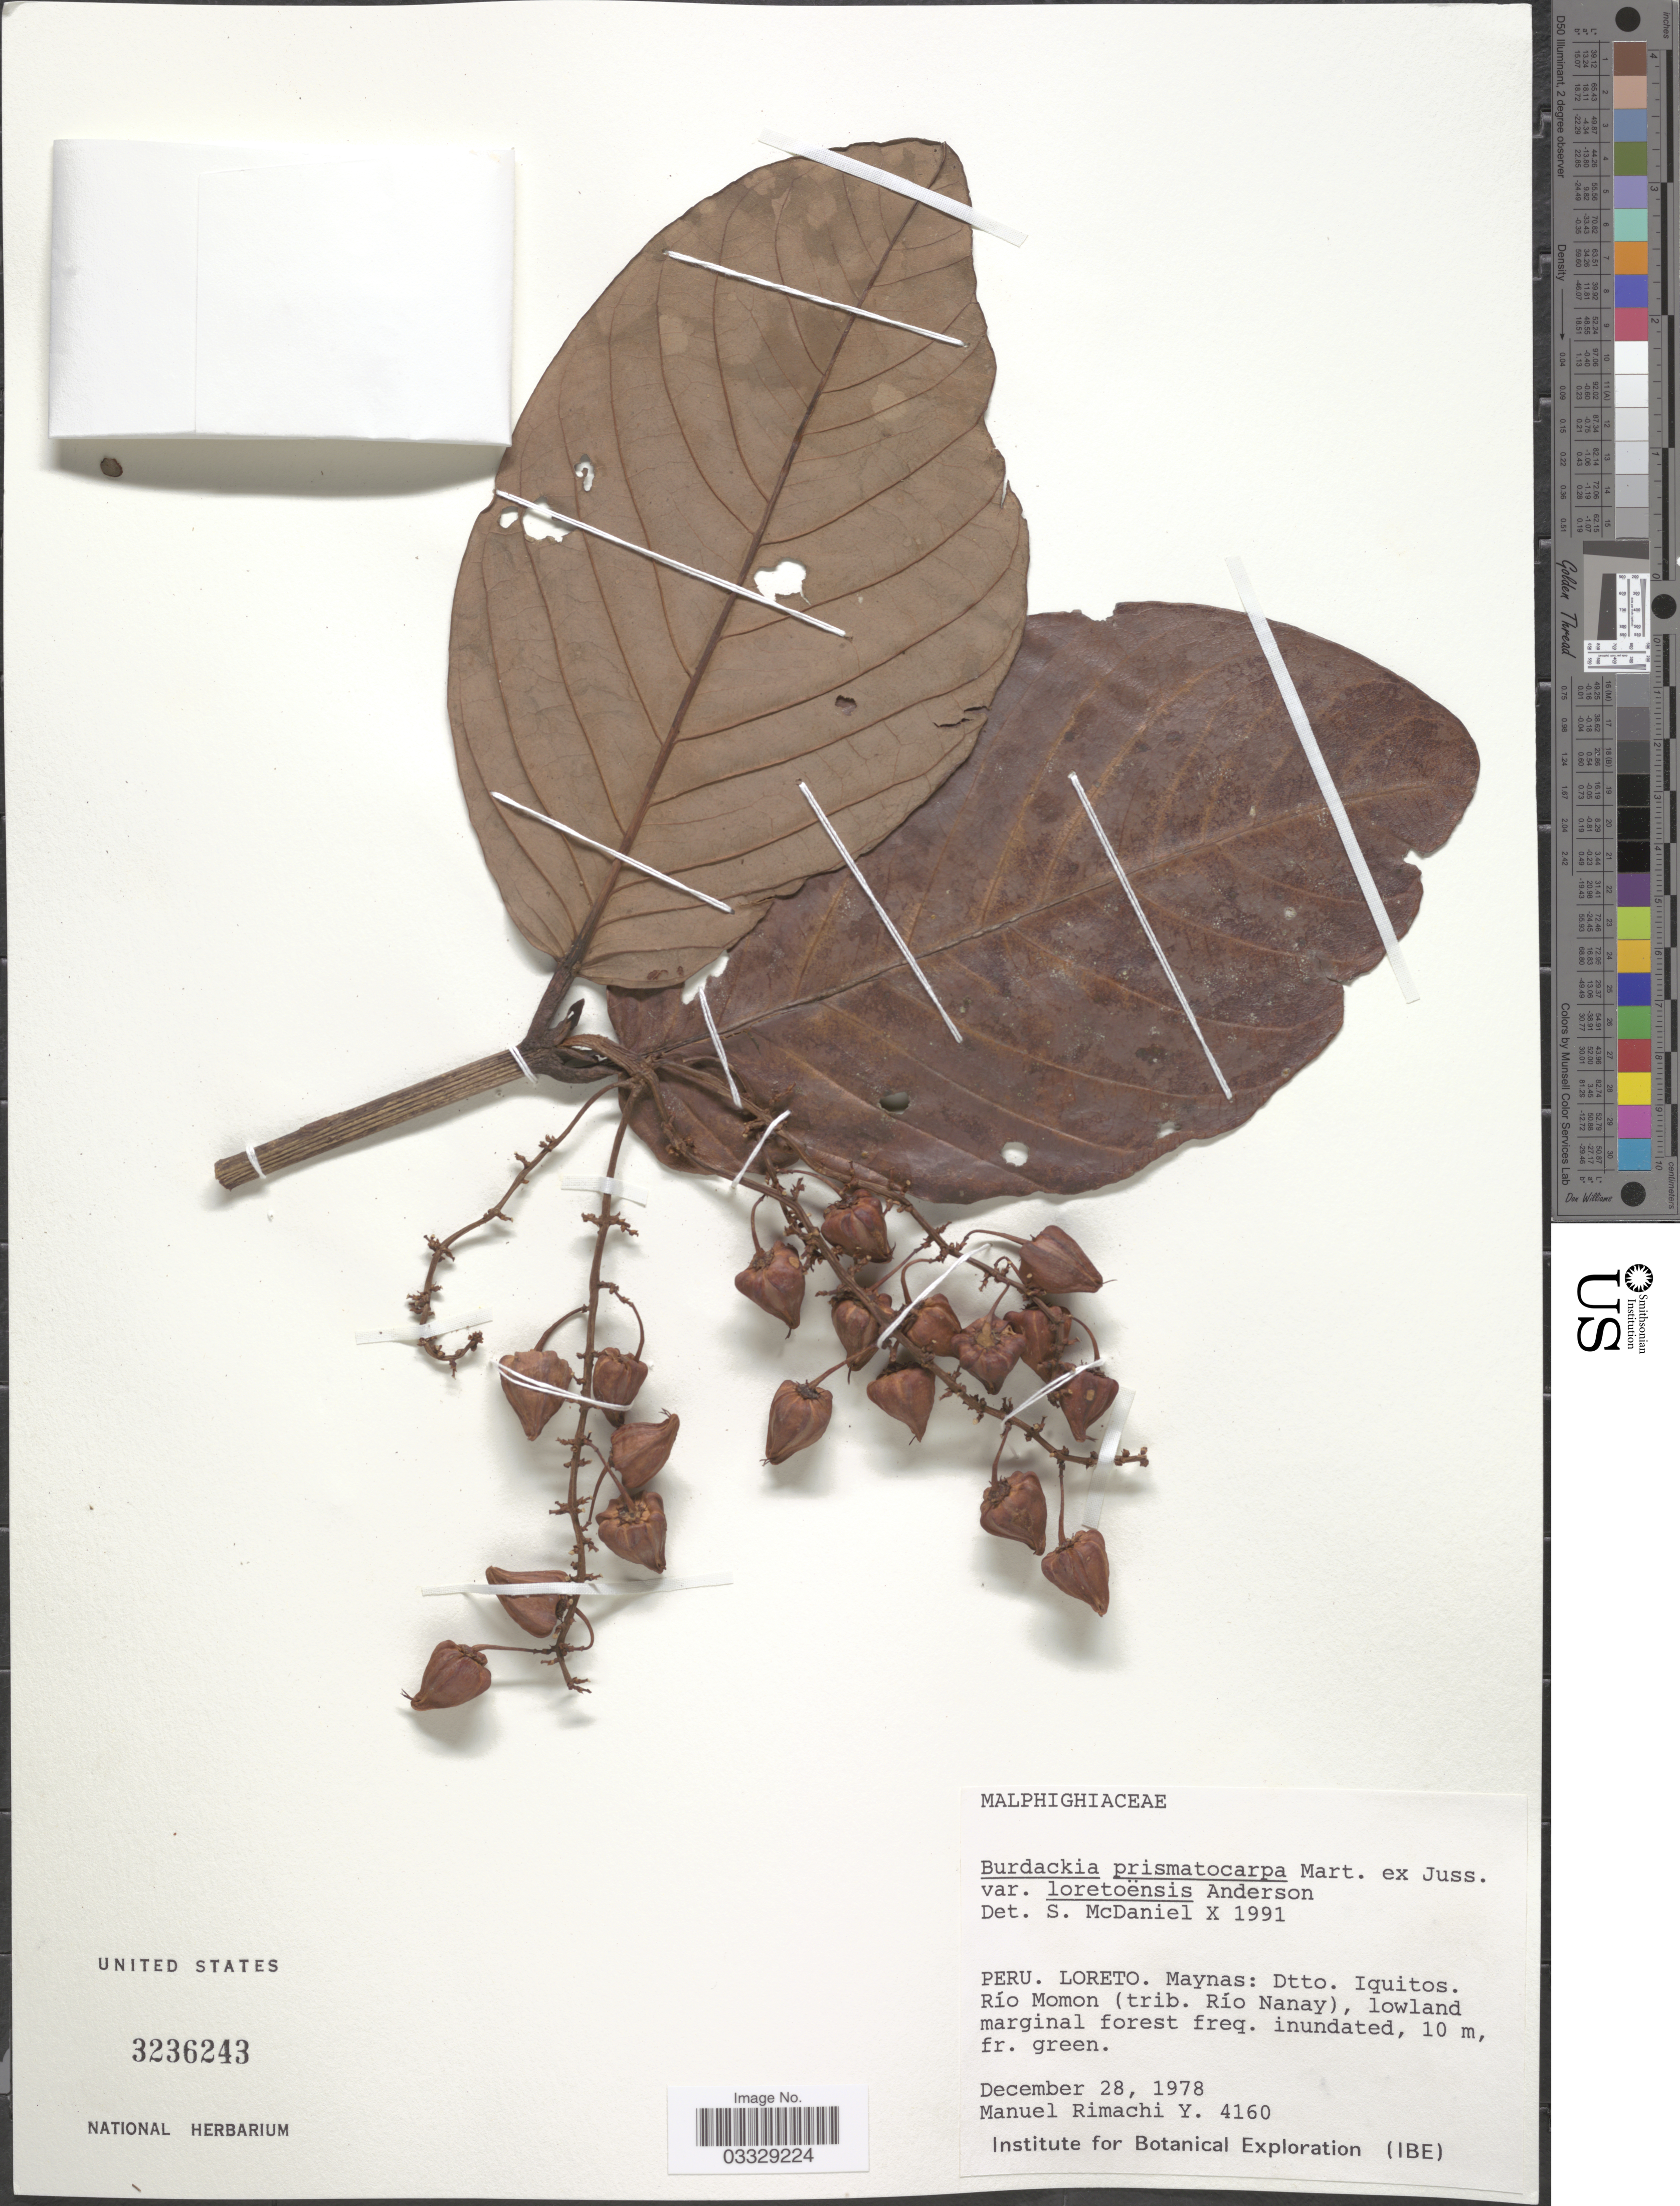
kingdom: Plantae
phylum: Tracheophyta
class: Magnoliopsida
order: Malpighiales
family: Malpighiaceae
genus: Burdachia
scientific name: Burdachia prismatocarpa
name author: A. Juss.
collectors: M. Rimachi Y.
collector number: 4160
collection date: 1978-12-28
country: Peru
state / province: Loreto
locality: Maynas. Dtto. Iquitos. Río Momon (trib. Río Nanay).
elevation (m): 10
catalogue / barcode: US 3236243